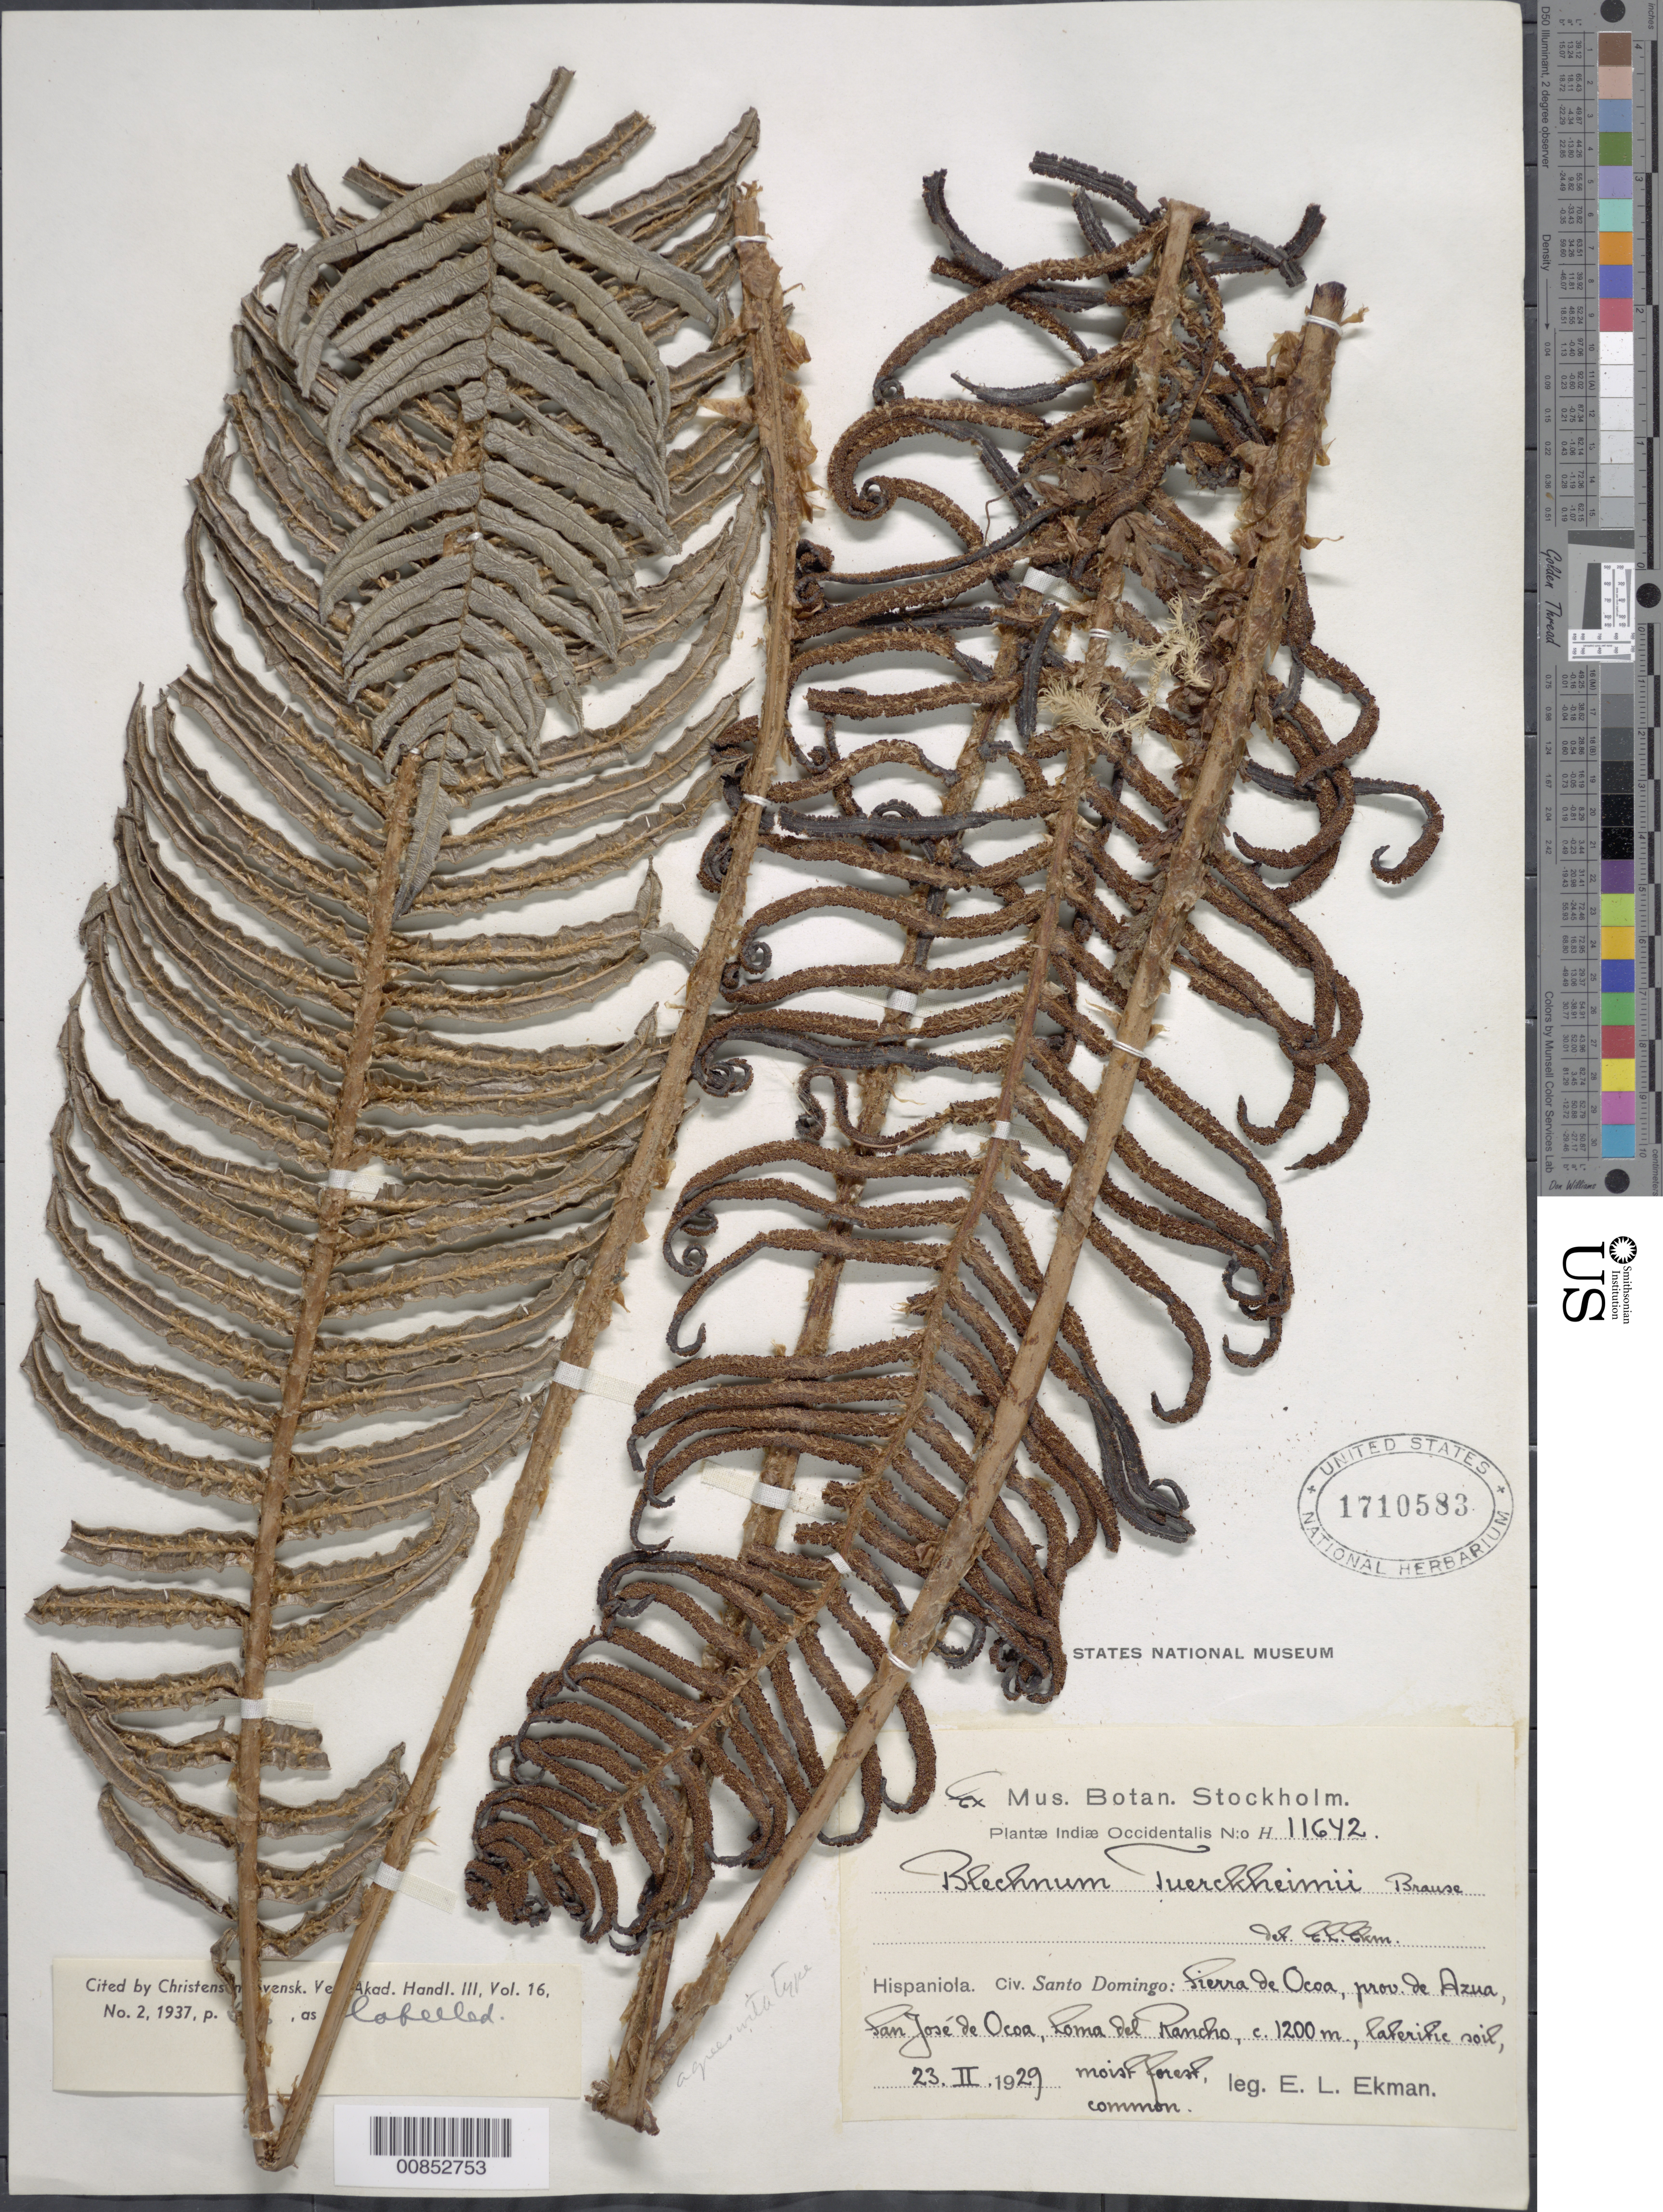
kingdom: Plantae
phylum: Tracheophyta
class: Polypodiopsida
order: Polypodiales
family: Blechnaceae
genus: Blechnum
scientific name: Blechnum tuerckheimii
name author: Brause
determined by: Christensen, C. F. A.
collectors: E. L. Ekman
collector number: H 11642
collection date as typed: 23 Feb 1929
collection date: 1929-02-23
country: Dominican Republic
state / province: Azua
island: Hispaniola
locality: Sierra de Ocoa, San José de Ocoa, Loma del Rancho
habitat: Moist forest, lateritic soil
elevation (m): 1200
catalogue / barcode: US 1710583